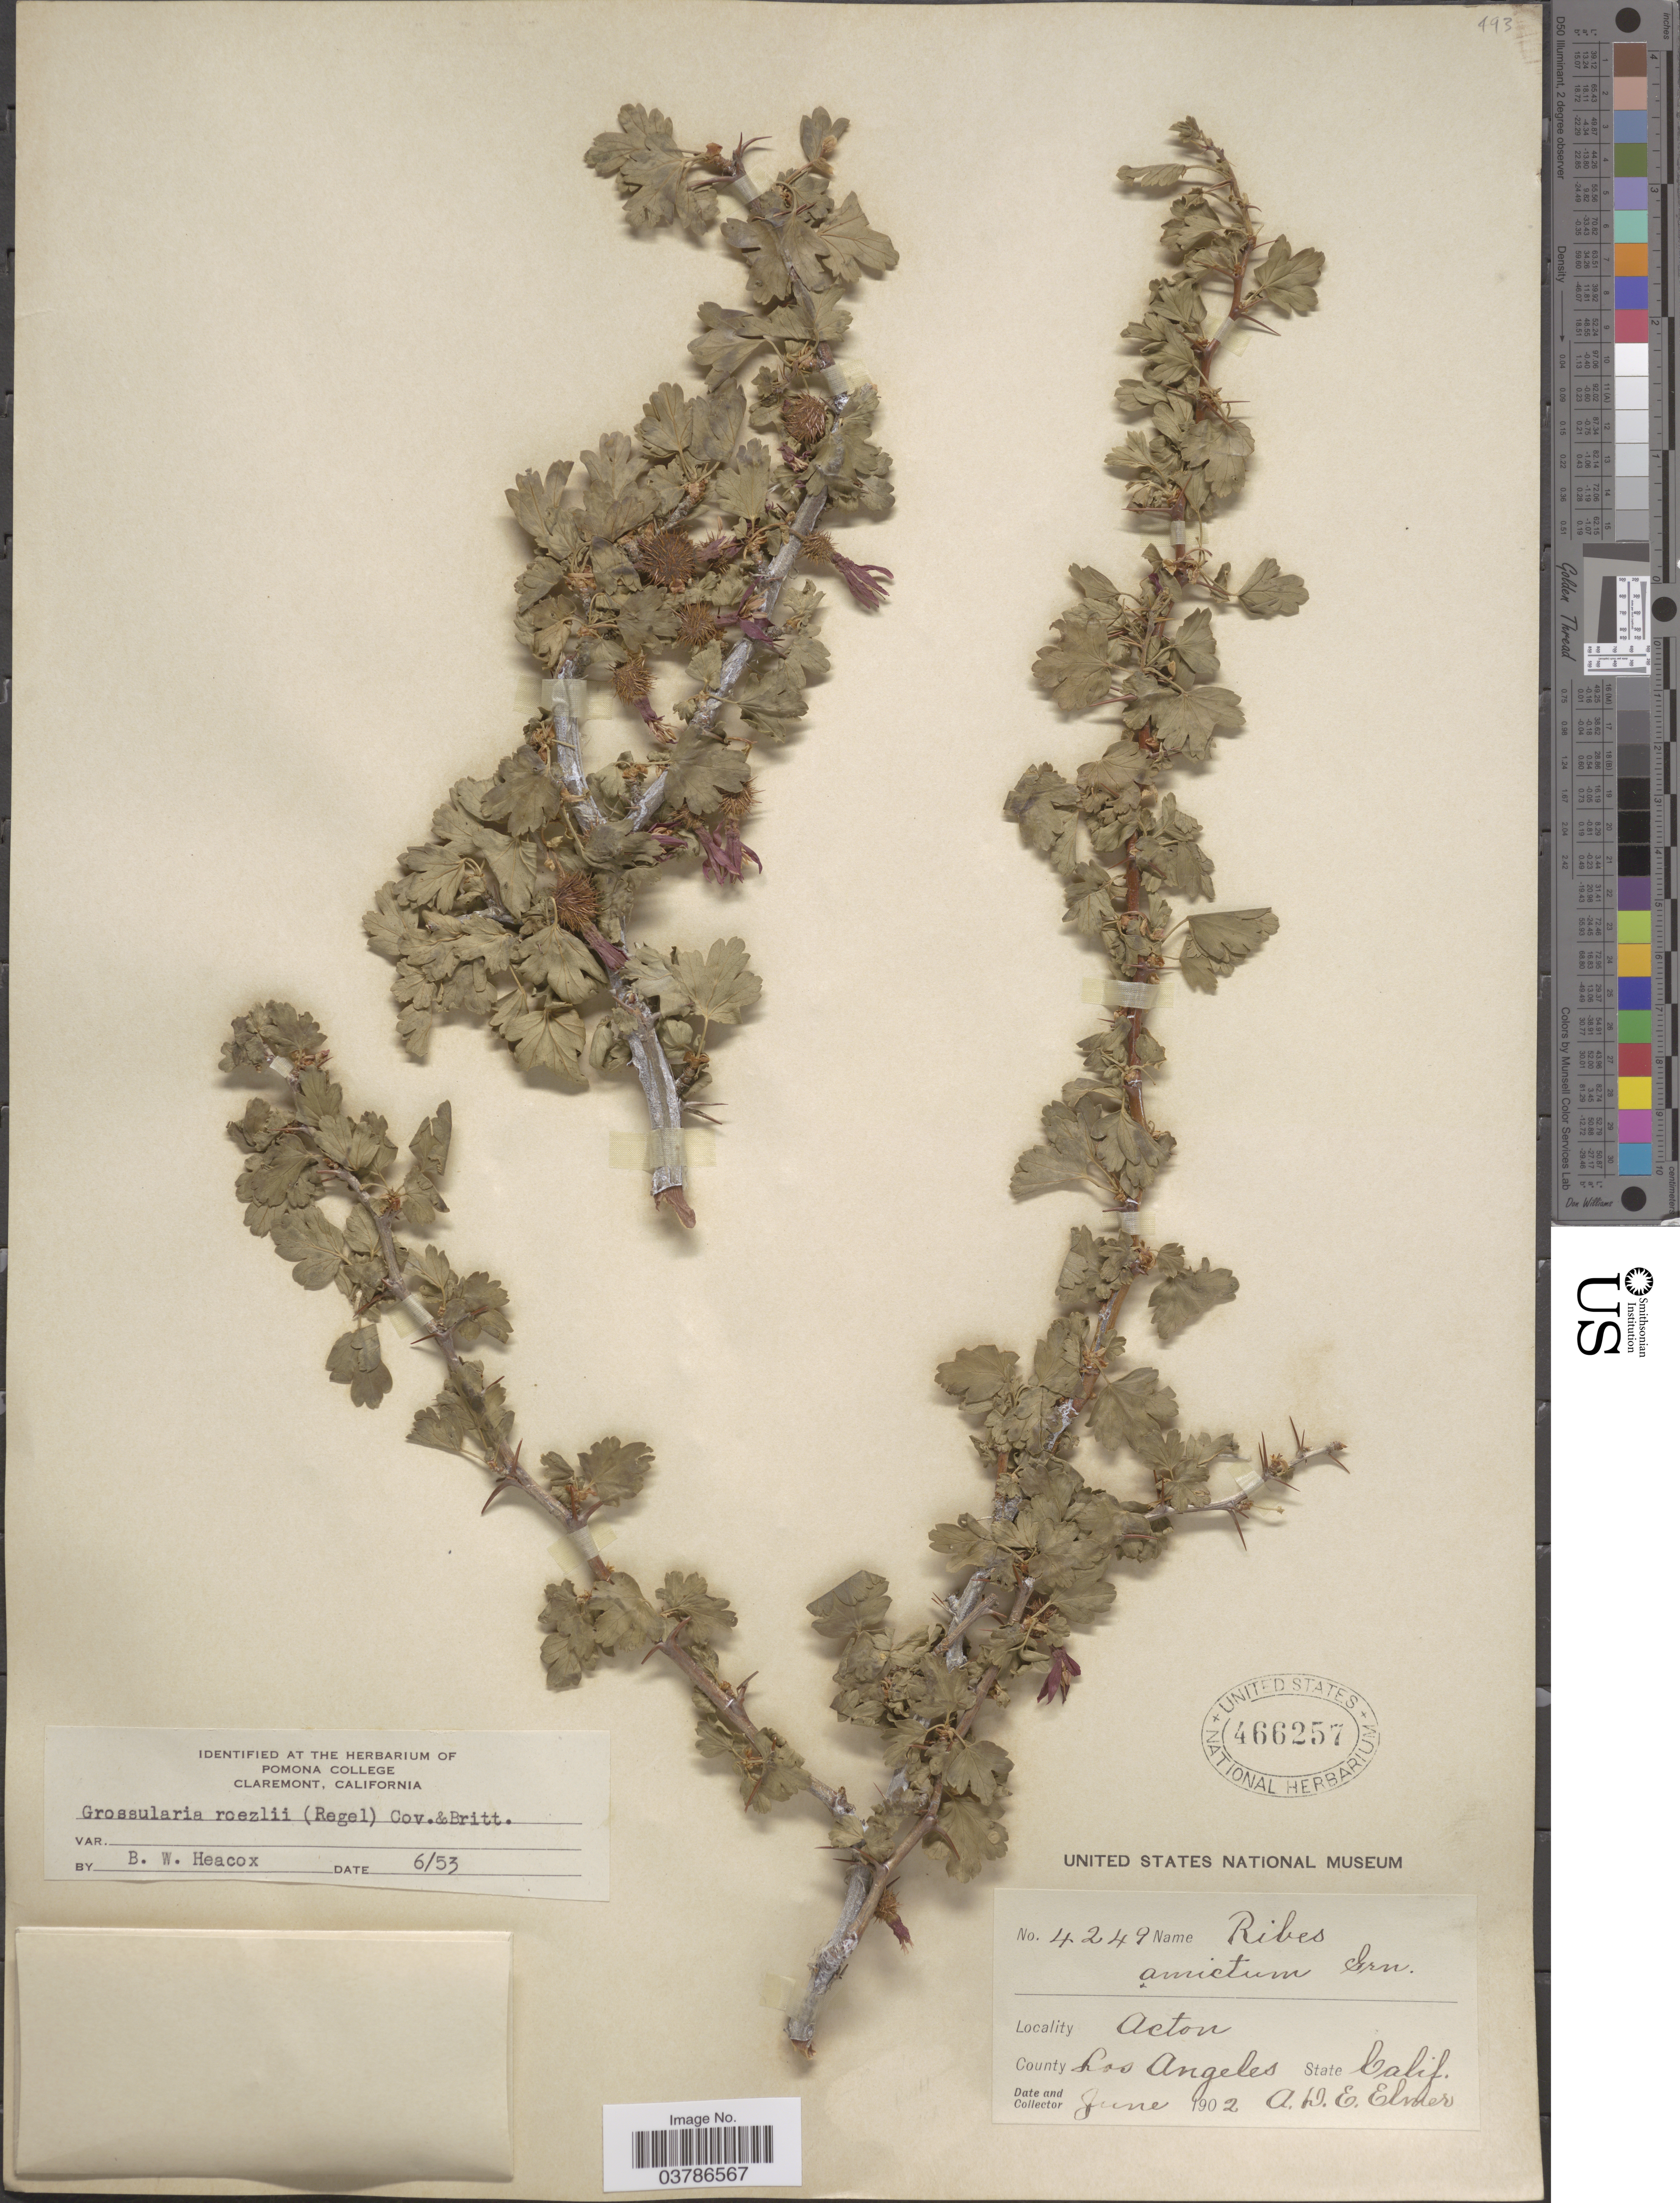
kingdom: Plantae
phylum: Tracheophyta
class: Magnoliopsida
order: Saxifragales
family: Grossulariaceae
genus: Ribes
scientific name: Ribes roezlii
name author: Regel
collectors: A. D. E. Elmer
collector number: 4249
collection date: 1902-06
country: United States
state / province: California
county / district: Los Angeles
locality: Acton. County Los Angeles.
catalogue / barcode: US 466257